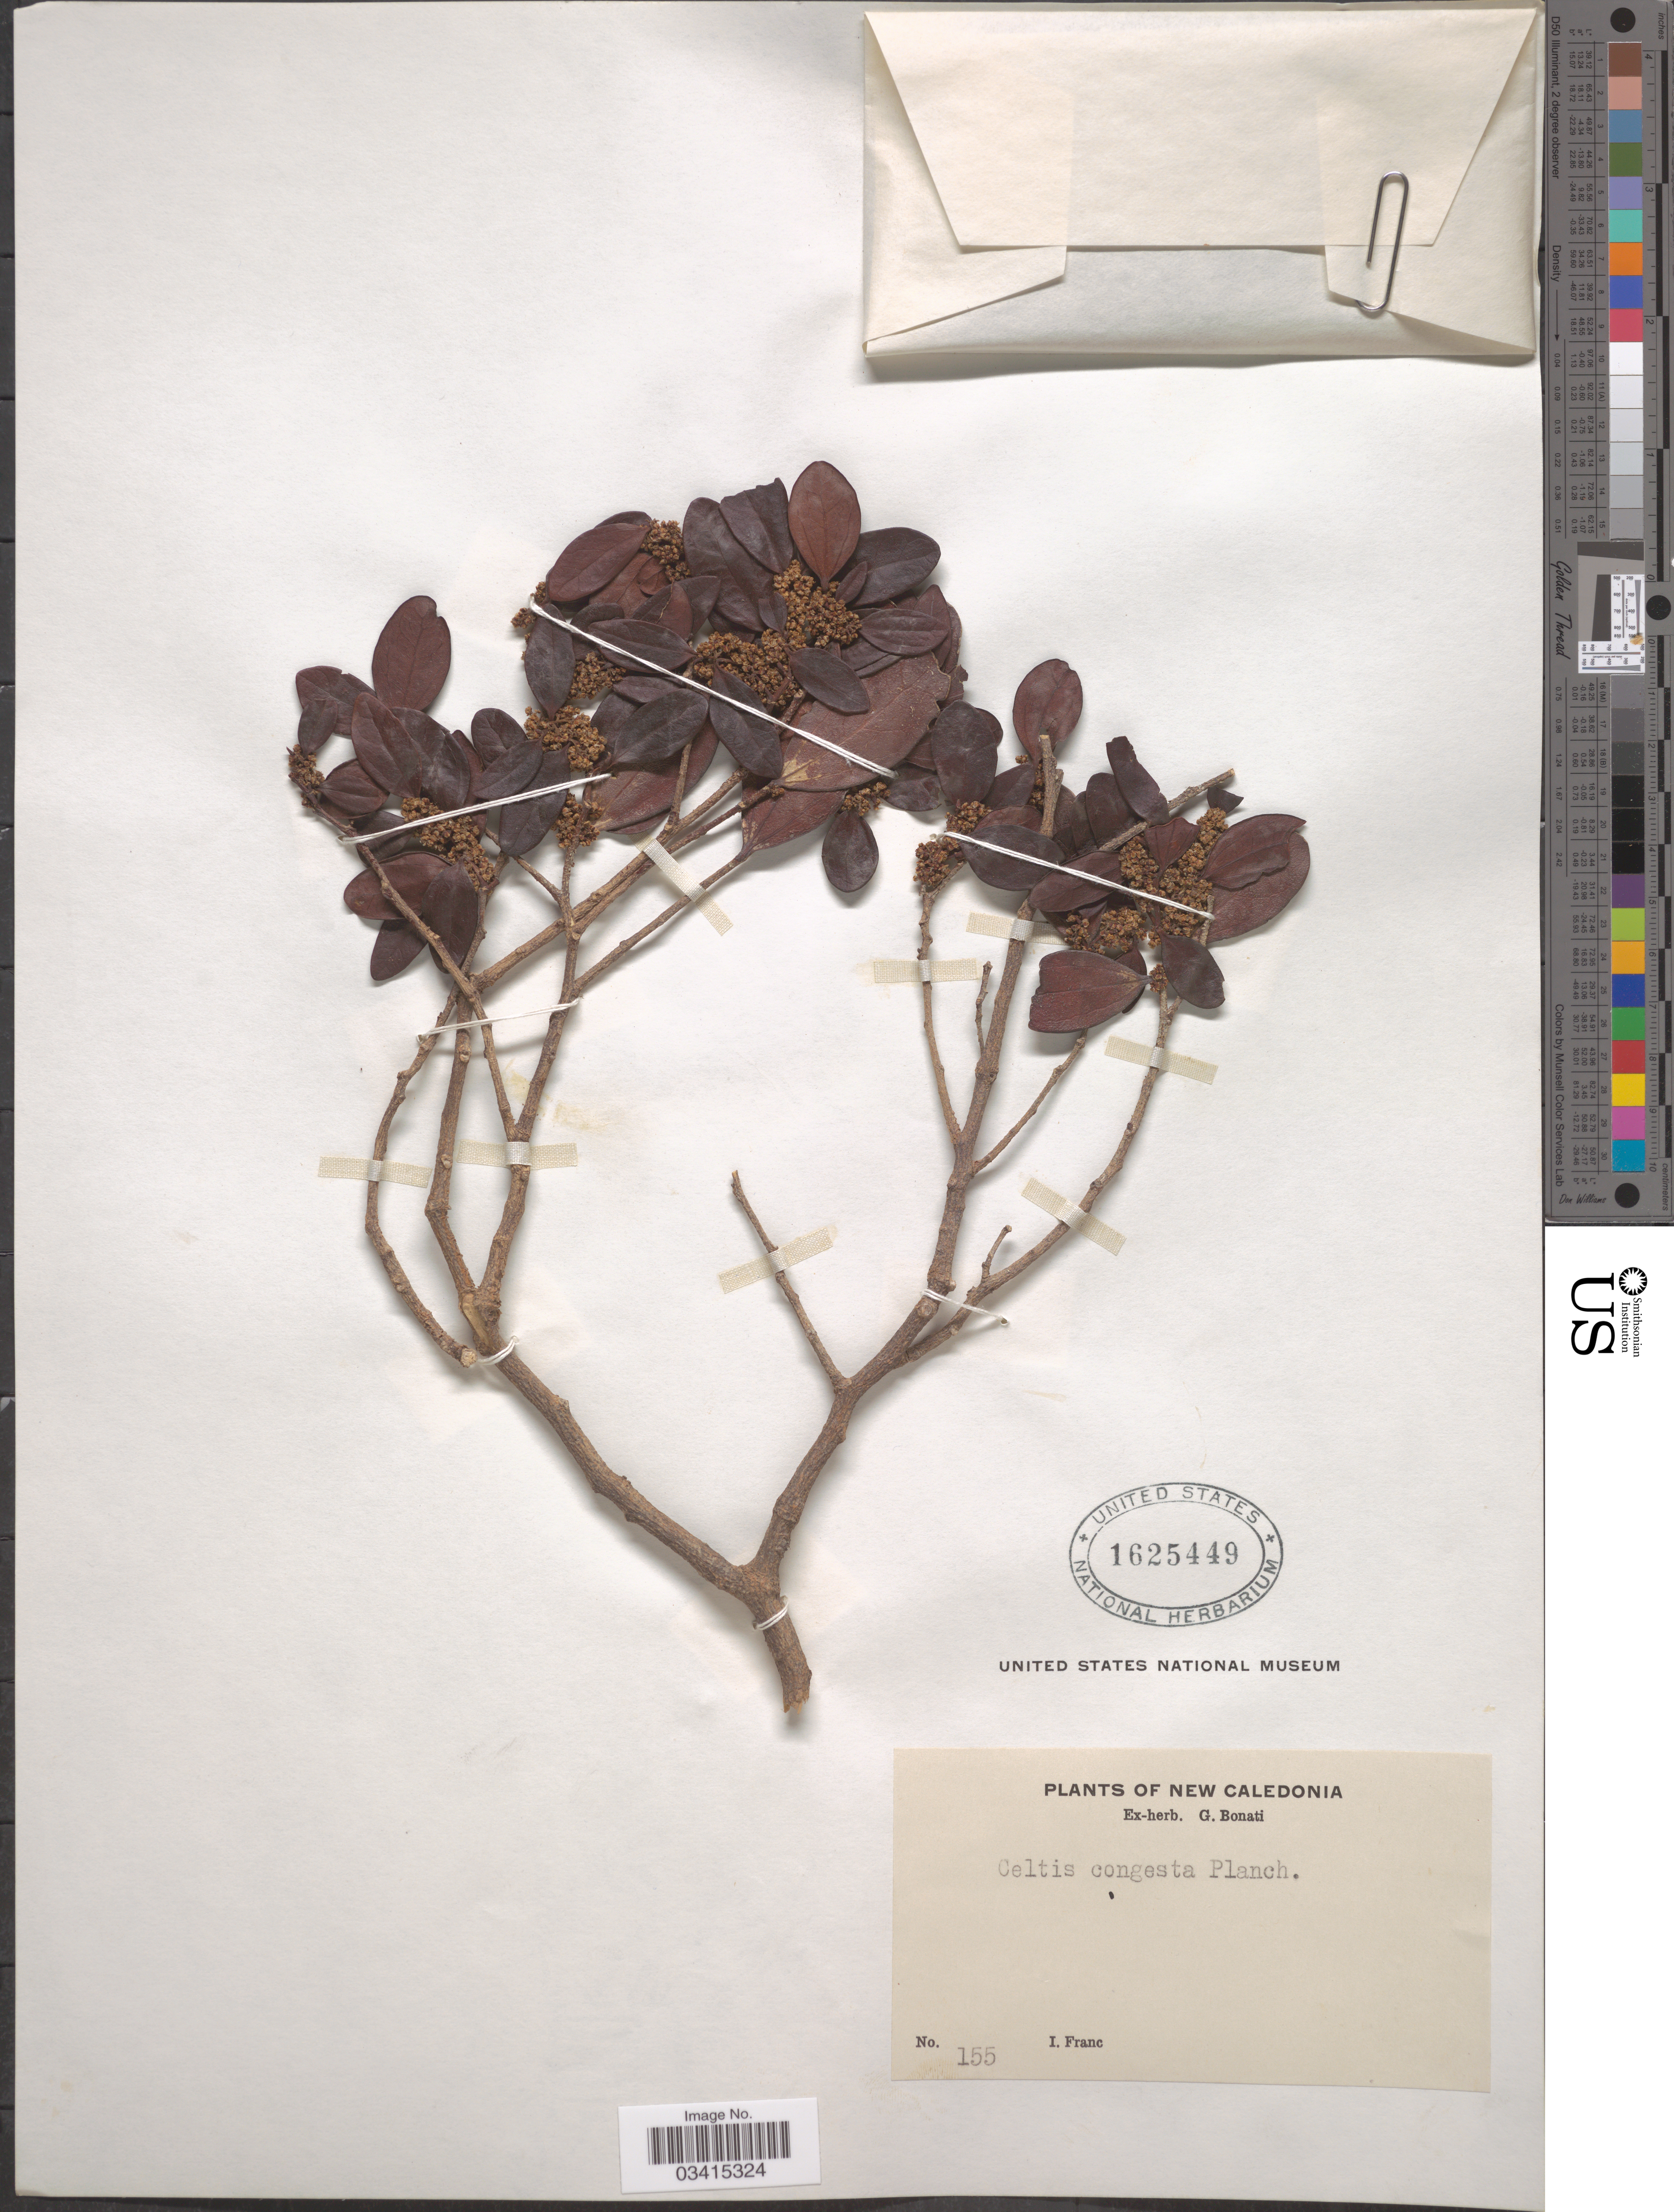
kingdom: Plantae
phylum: Tracheophyta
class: Magnoliopsida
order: Rosales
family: Cannabaceae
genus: Celtis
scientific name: Celtis congesta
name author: Planch.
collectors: I. Franc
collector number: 155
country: New Caledonia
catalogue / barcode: US 1625449